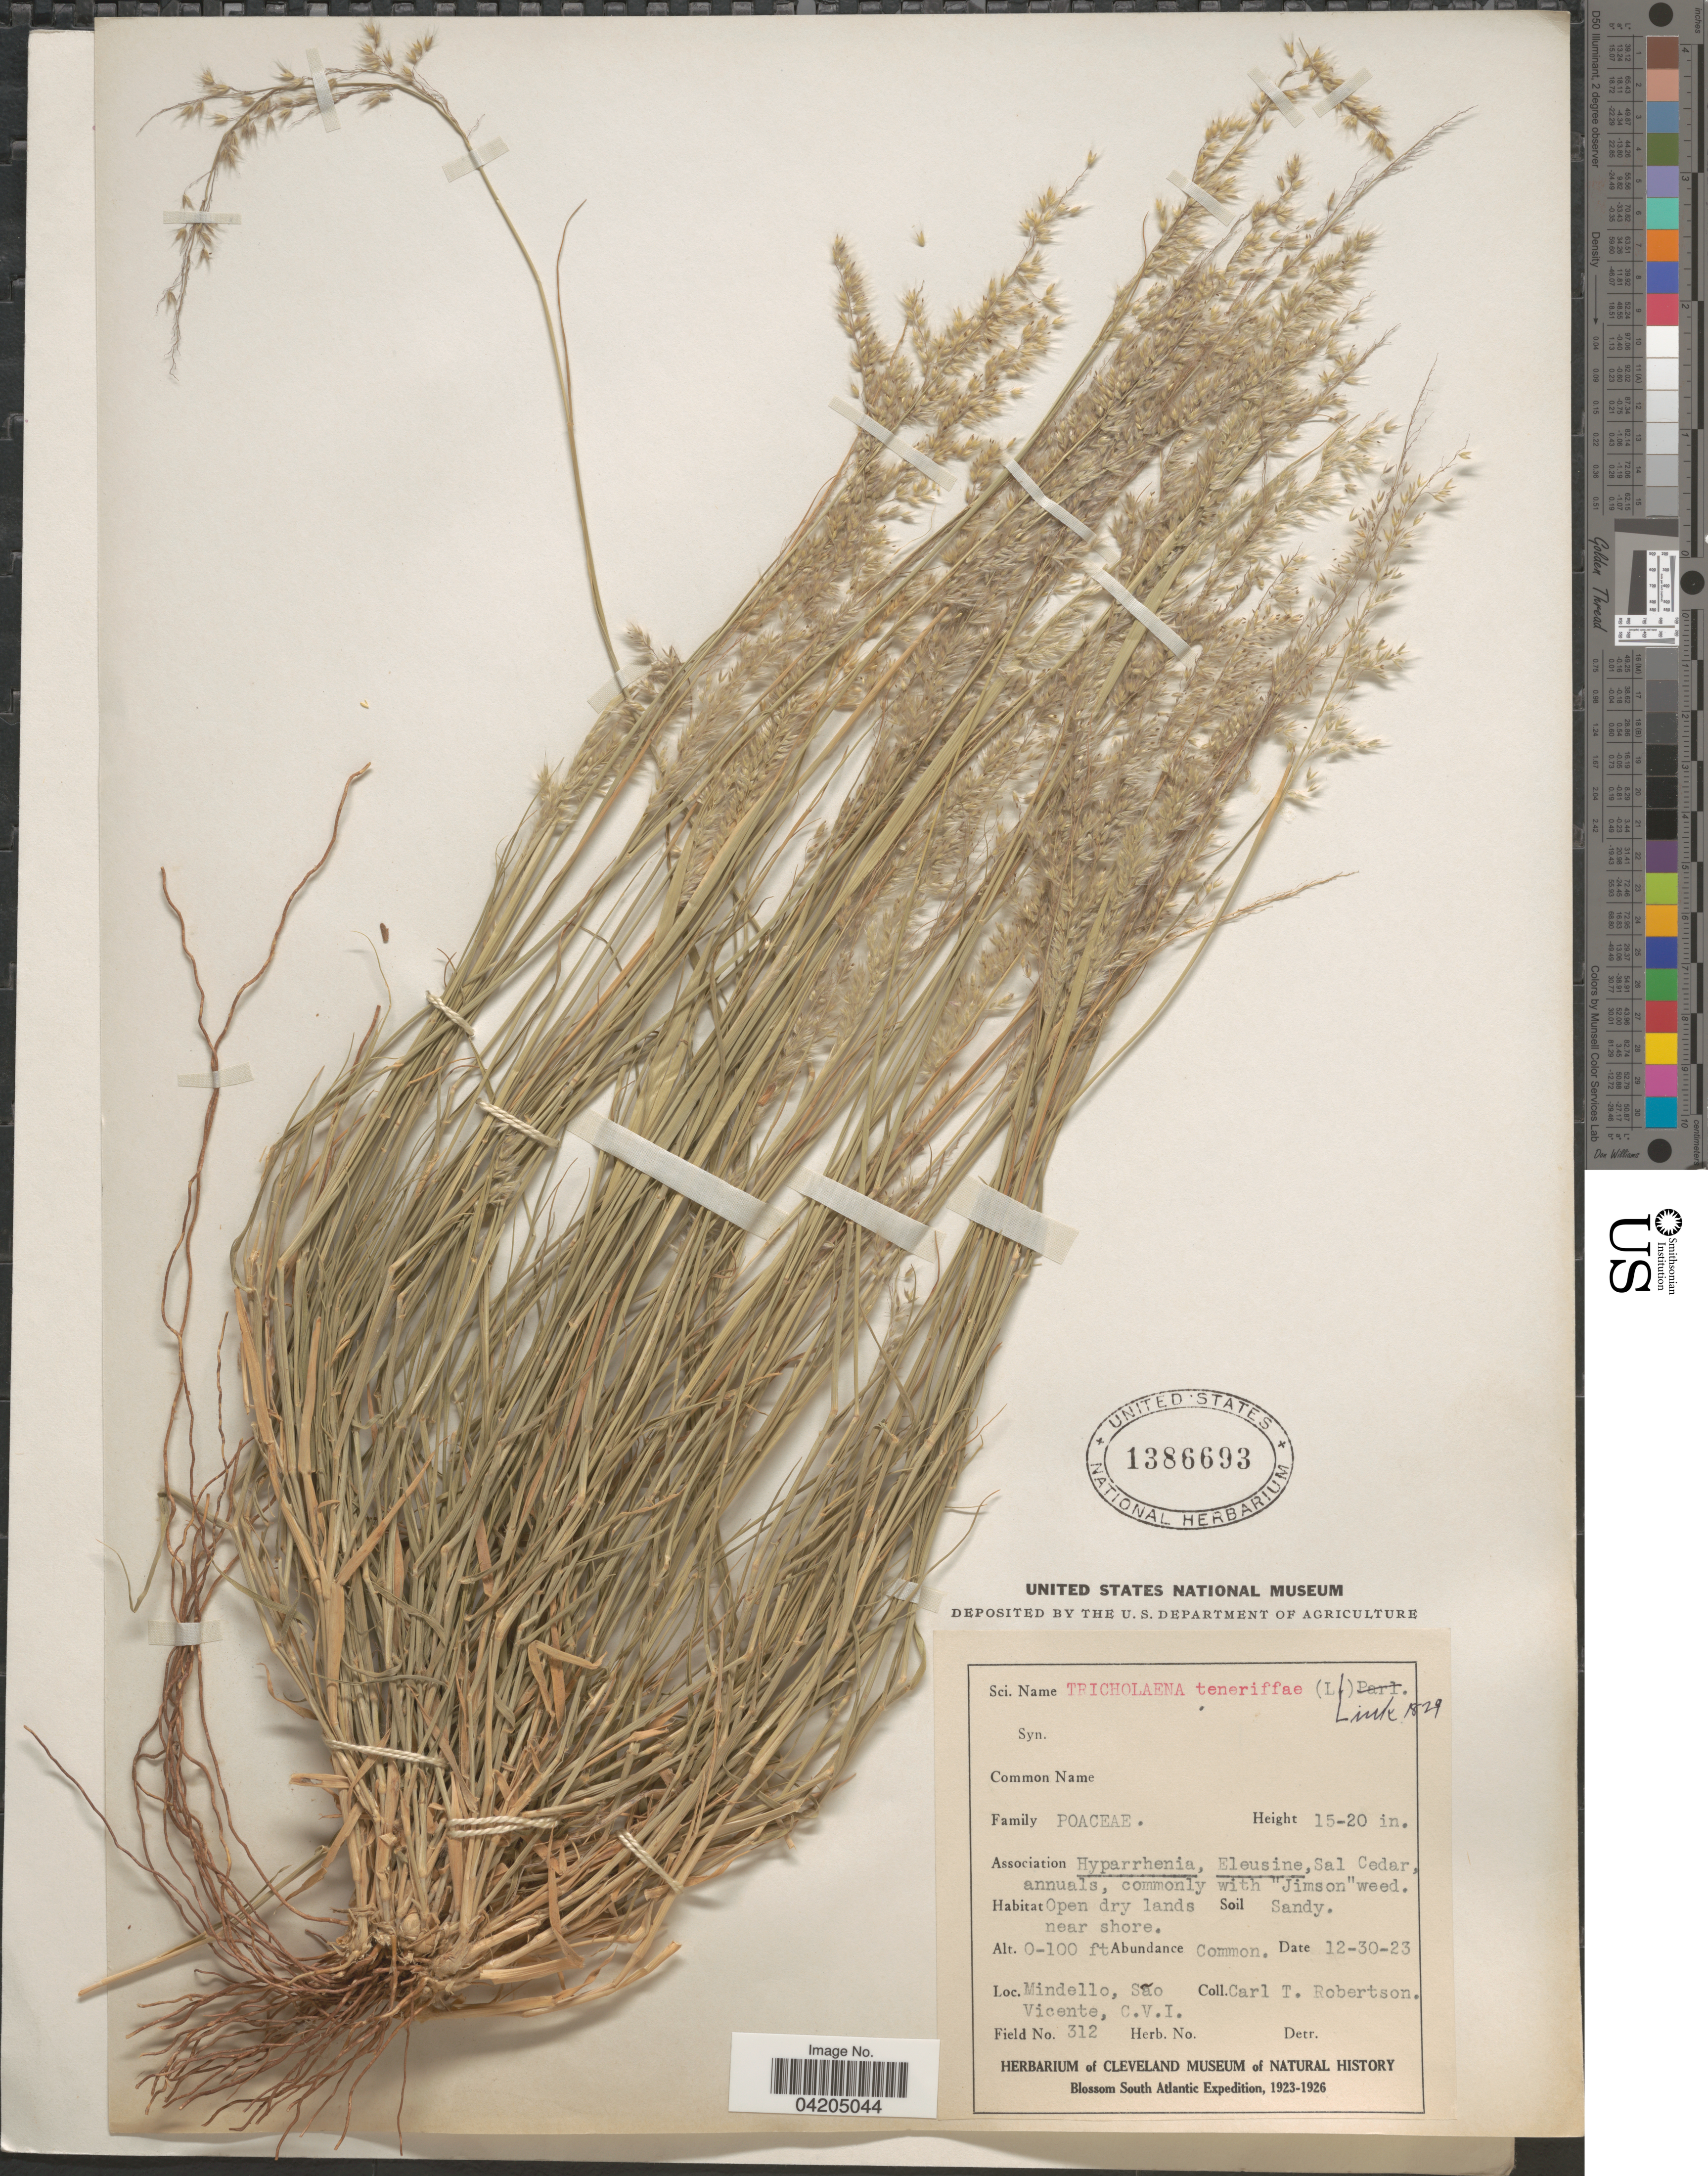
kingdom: Plantae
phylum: Tracheophyta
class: Liliopsida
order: Poales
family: Poaceae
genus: Tricholaena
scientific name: Tricholaena teneriffae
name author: (L.) Link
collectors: C. Robertson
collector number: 312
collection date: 1923-12-30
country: Cape Verde Islands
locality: Mindello, São Vicente. Blossom South Atlantic Expedition, 1923-1926.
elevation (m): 0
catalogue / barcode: US 1386693